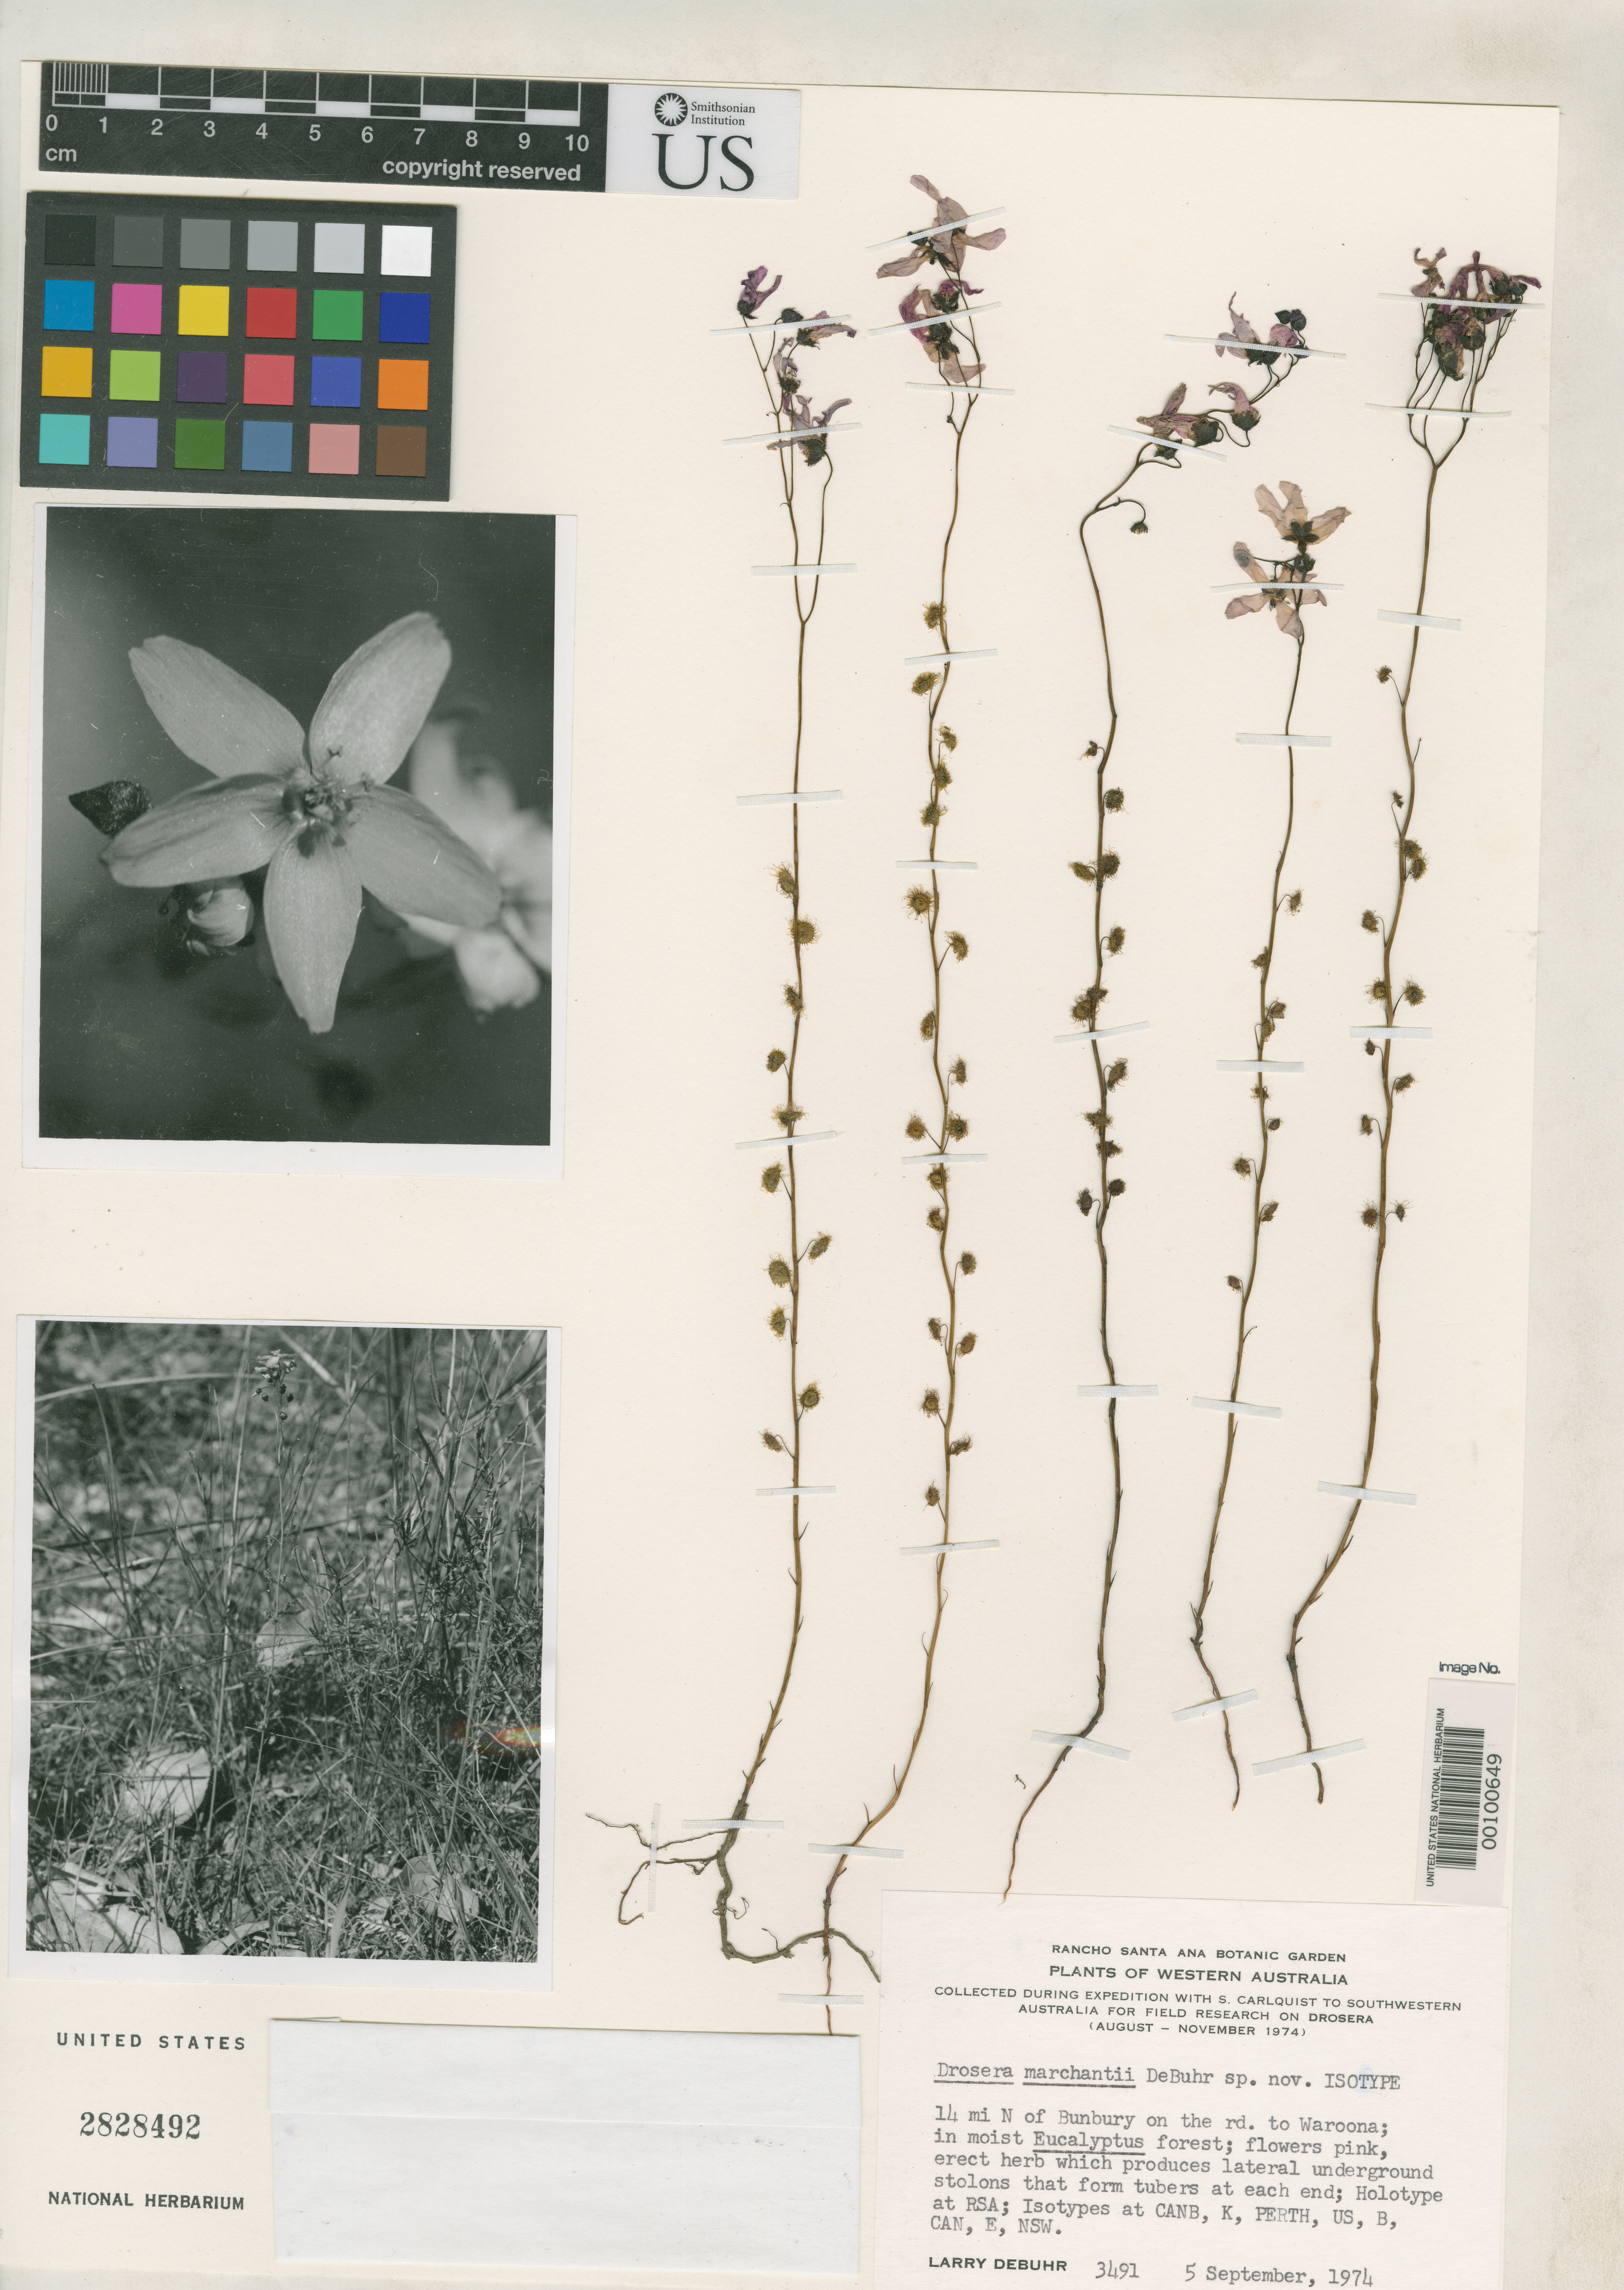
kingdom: Plantae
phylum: Tracheophyta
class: Magnoliopsida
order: Caryophyllales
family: Droseraceae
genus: Drosera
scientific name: Drosera marchantii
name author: de Buhr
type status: Isotype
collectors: L. de Buhr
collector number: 3491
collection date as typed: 05 Sep 1974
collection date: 1974-09-05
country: Australia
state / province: Western Australia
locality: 14 mi N of Bunbury on road to Waroona.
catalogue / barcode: US 2828492